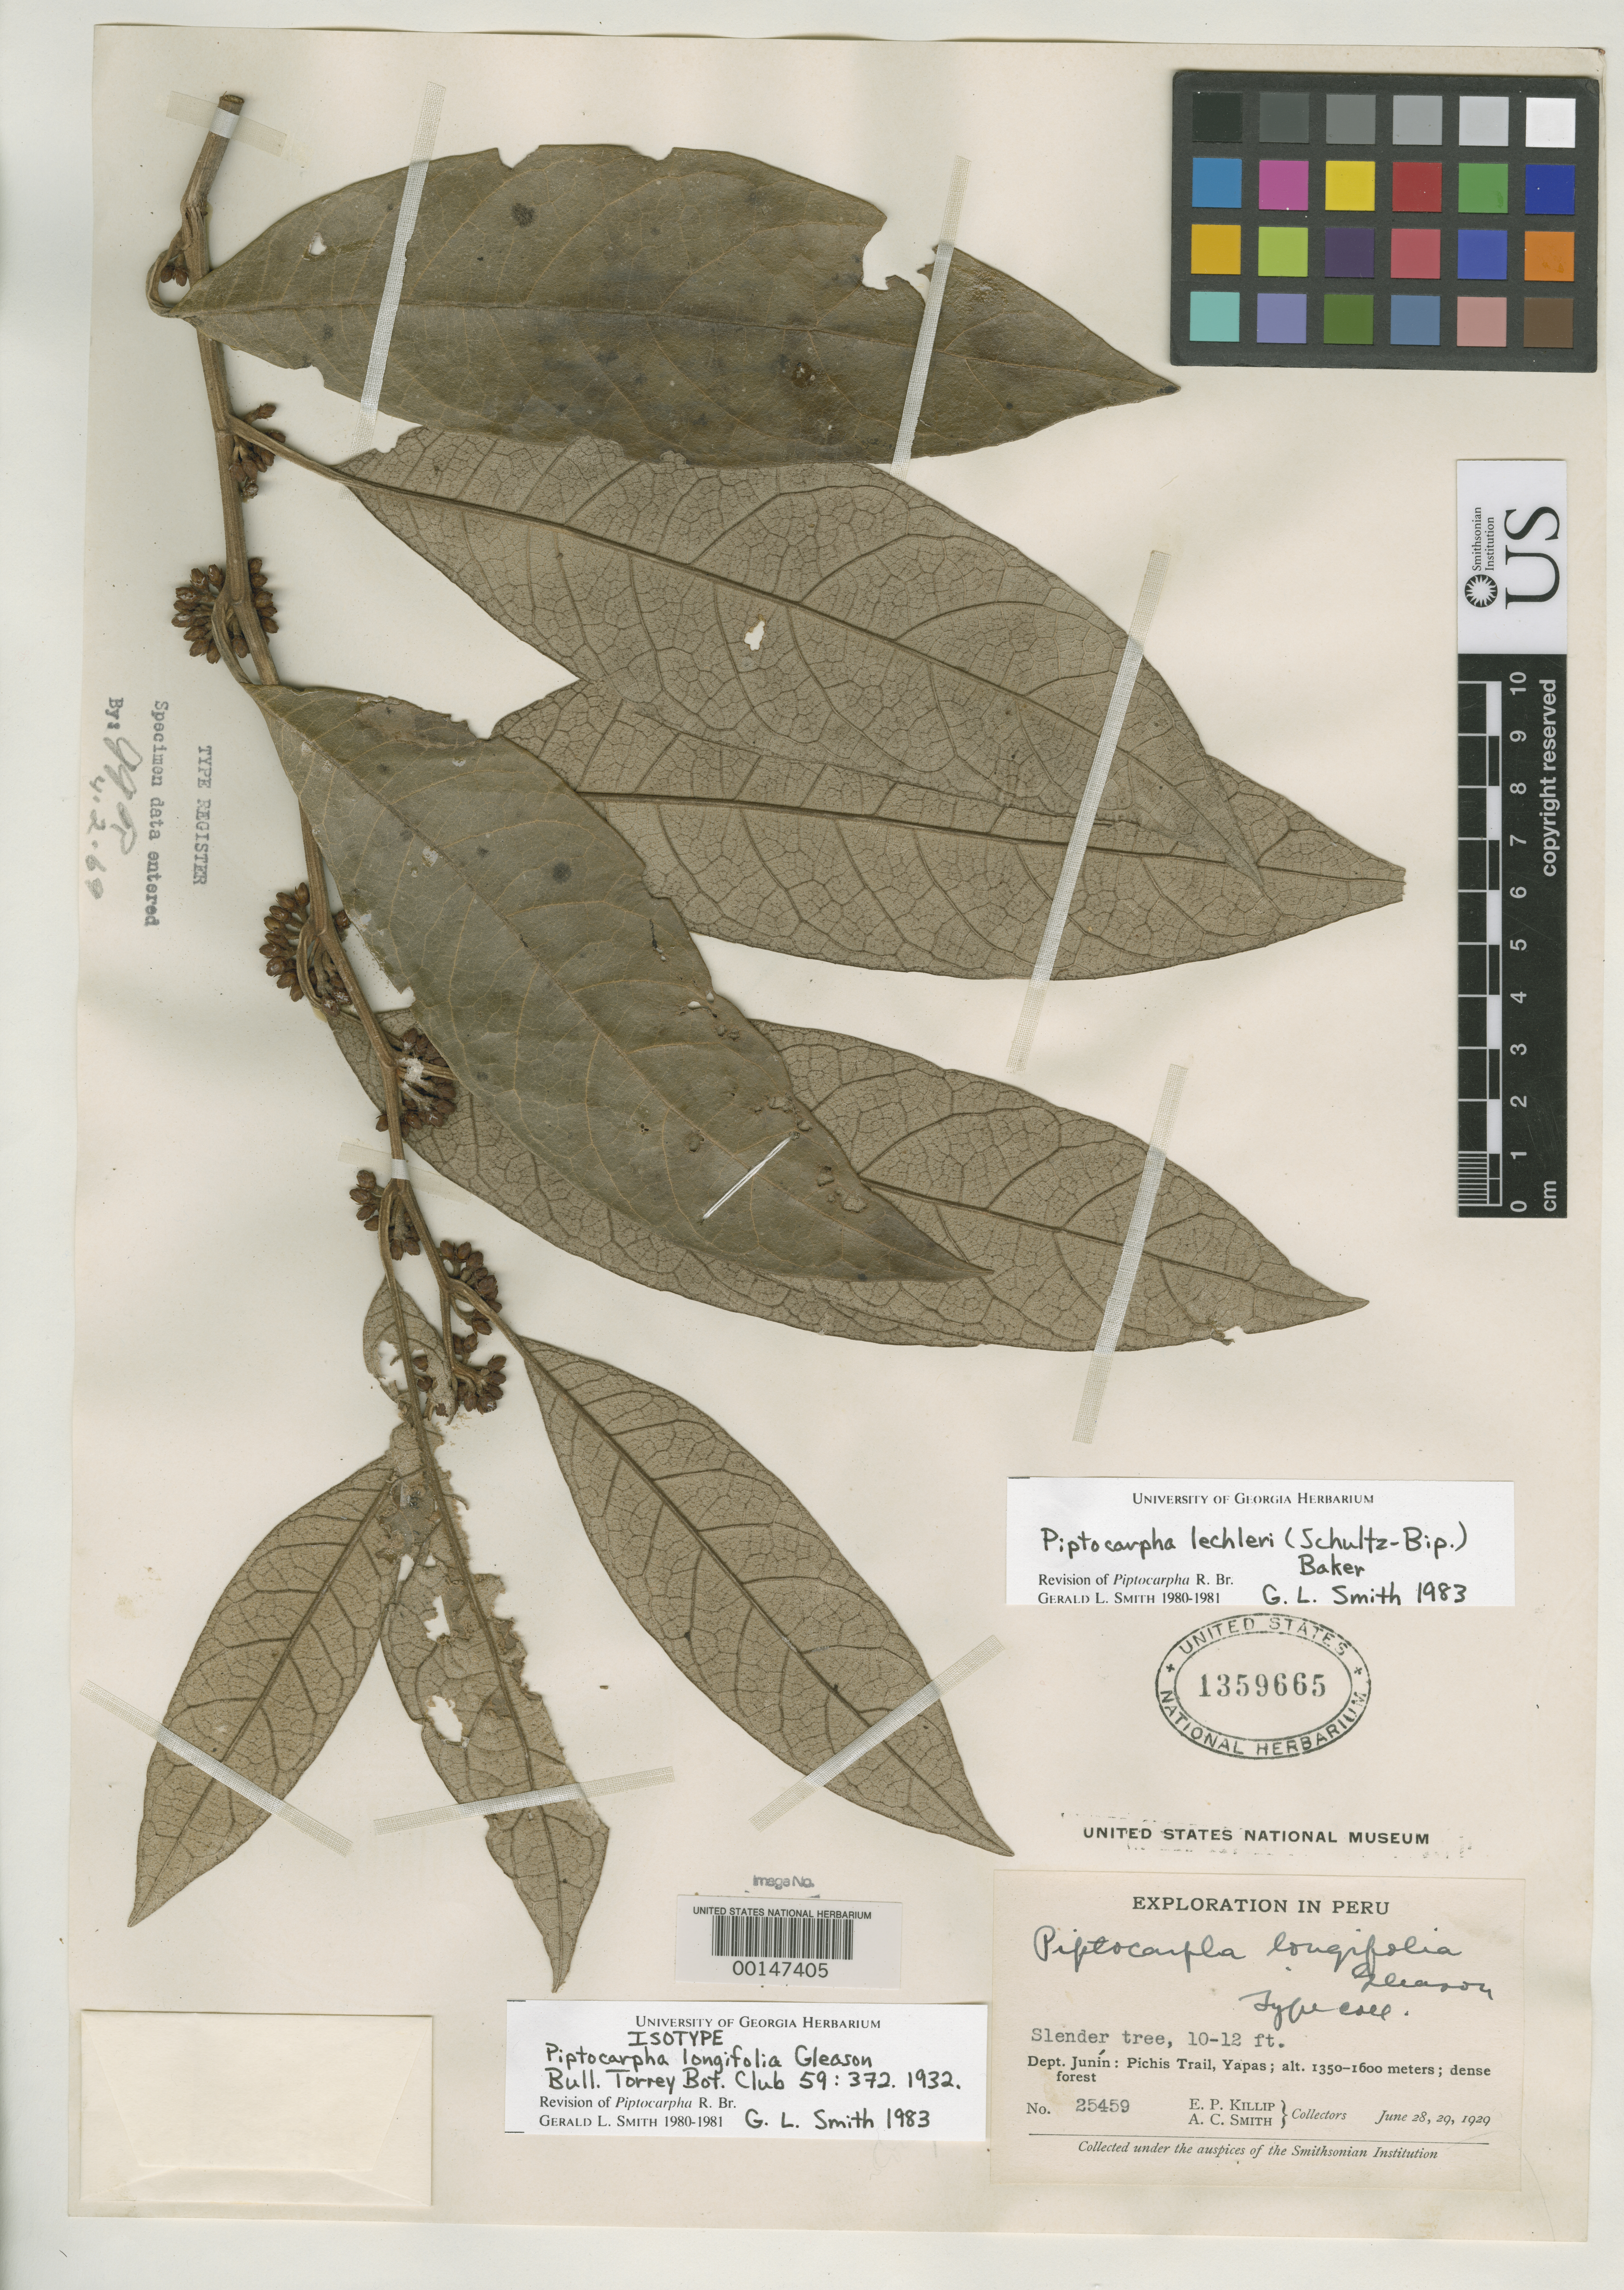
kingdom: Plantae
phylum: Tracheophyta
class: Magnoliopsida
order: Asterales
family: Asteraceae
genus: Piptocarpha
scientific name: Piptocarpha longifolia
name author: Gleason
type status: Isotype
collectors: E. P. Killip & A. C. Smith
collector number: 25459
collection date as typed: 28 Jun 1929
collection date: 1929-06-28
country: Peru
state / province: Junín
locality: Yapas.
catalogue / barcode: US 1359665